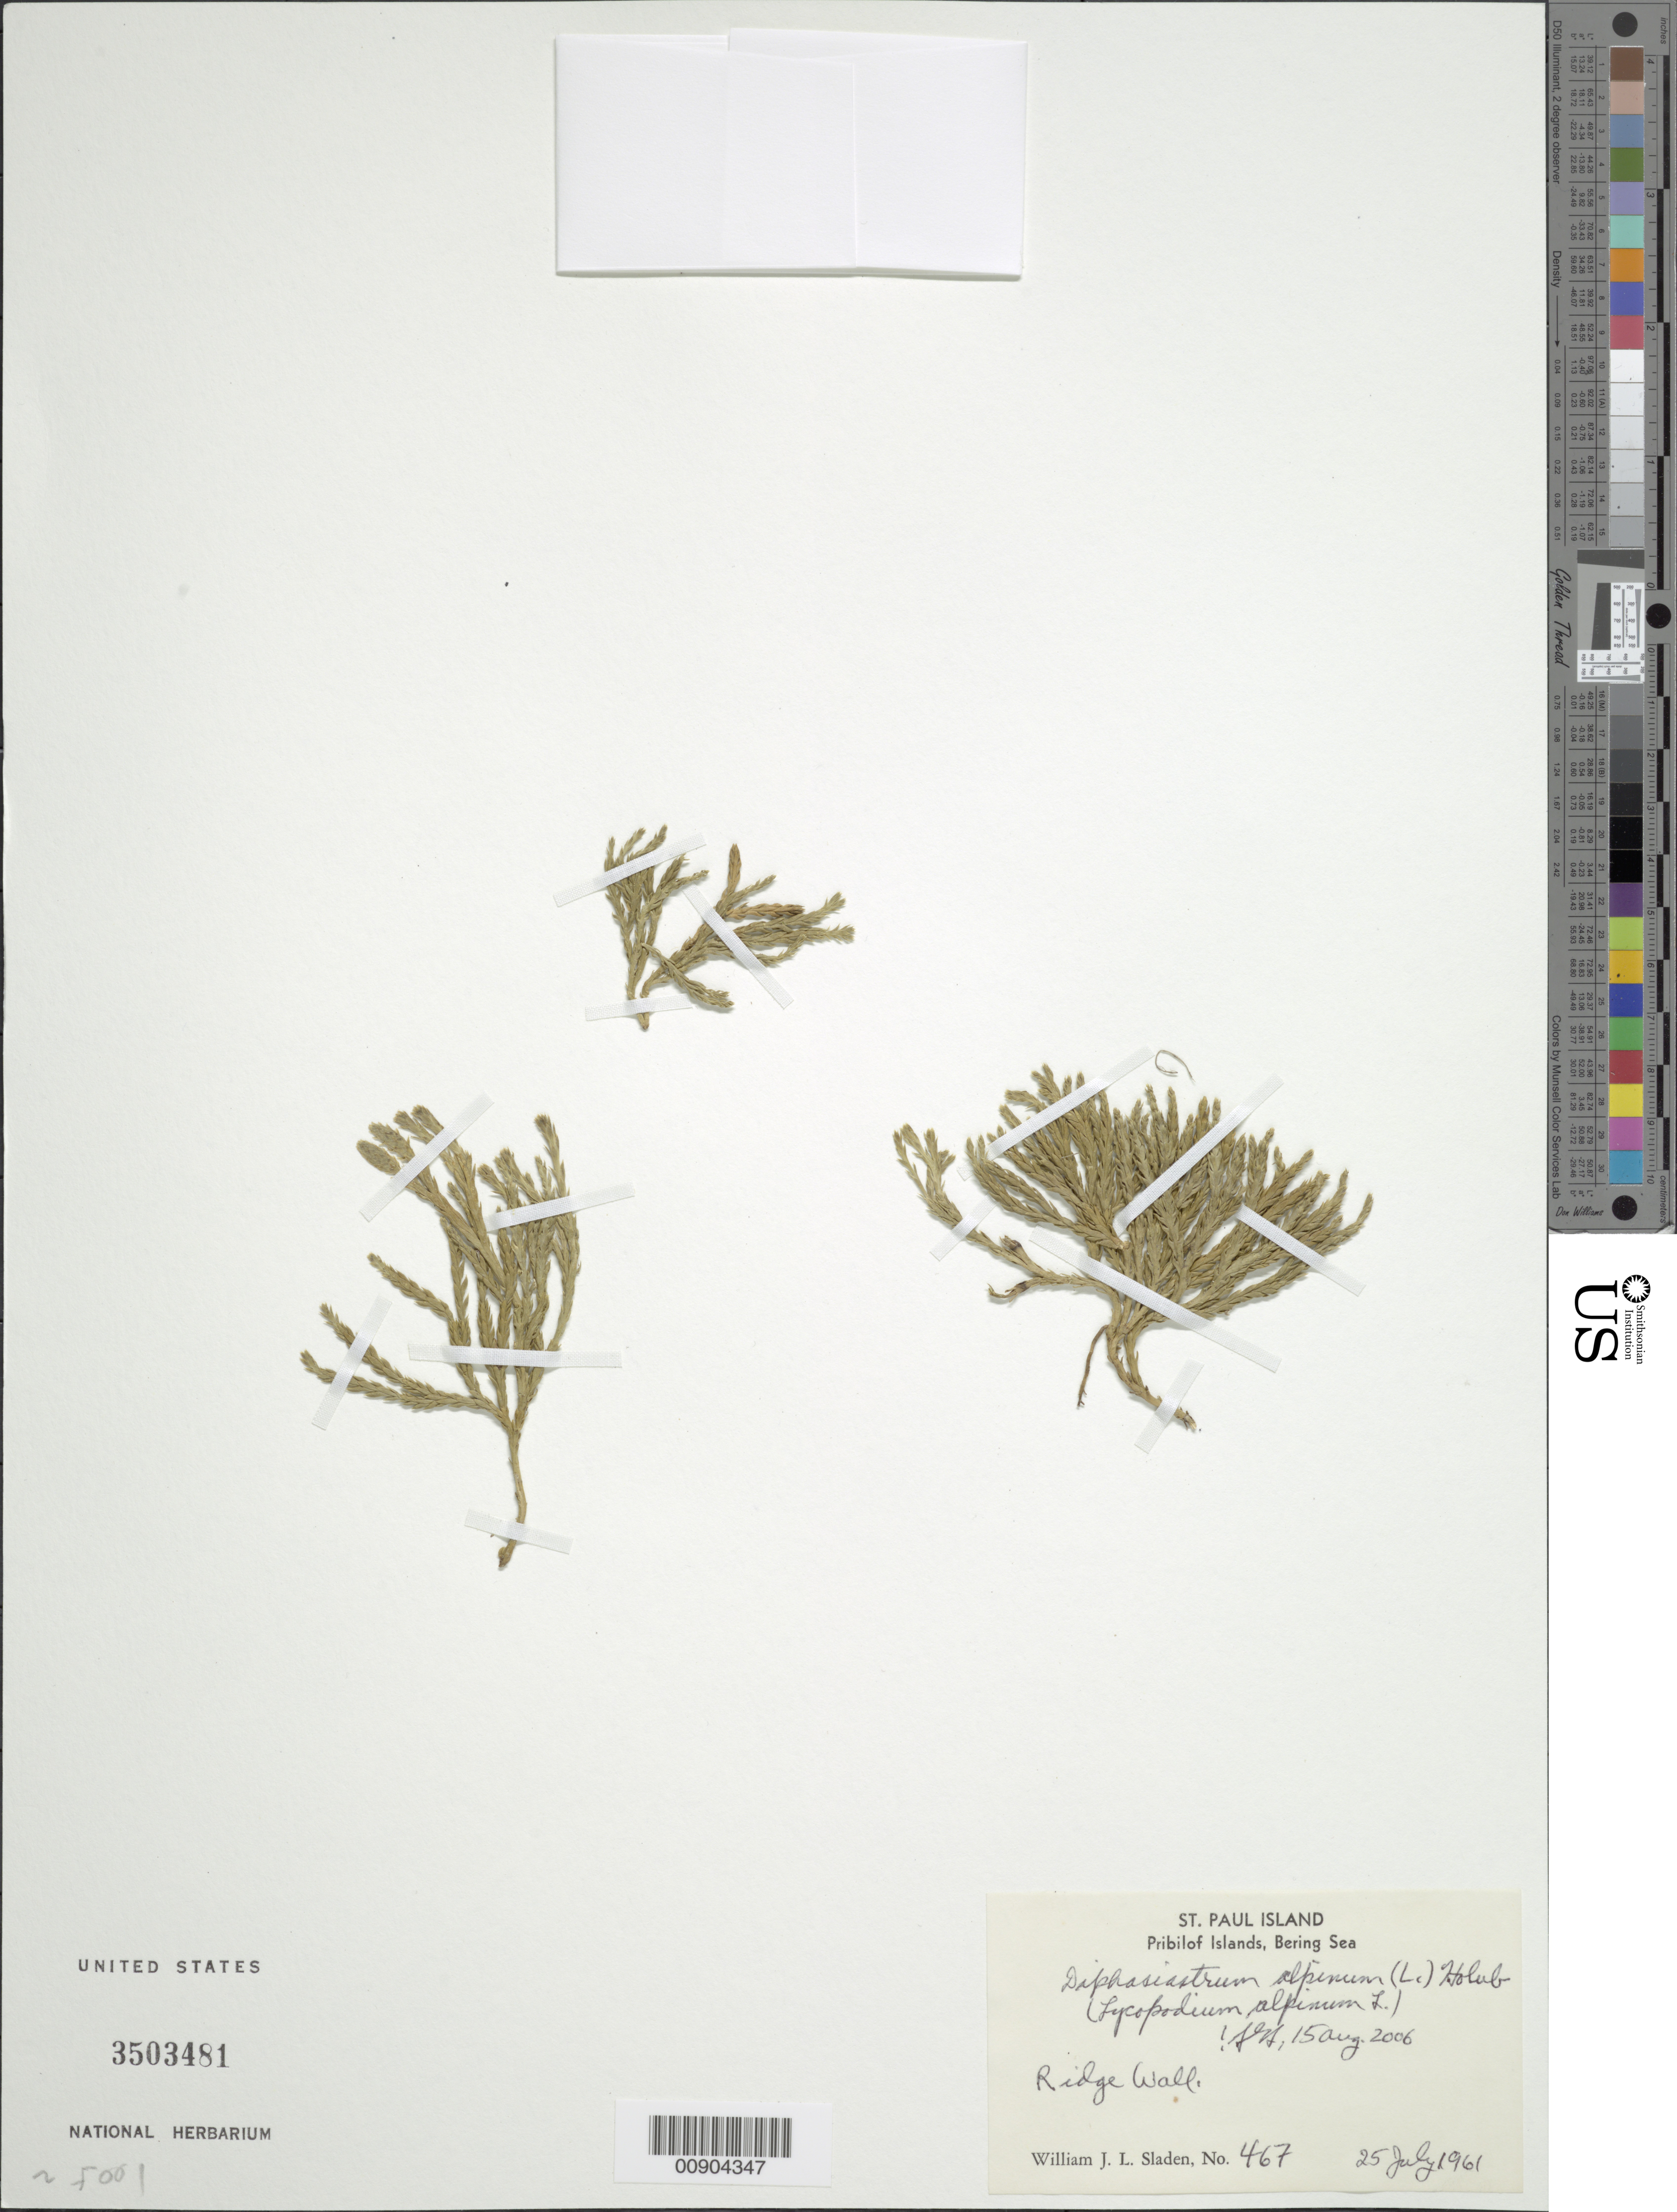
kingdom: Plantae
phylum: Tracheophyta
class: Lycopodiopsida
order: Lycopodiales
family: Lycopodiaceae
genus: Diphasiastrum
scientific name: Diphasiastrum alpinum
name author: (L.) Holub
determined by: Shetler, Stanwyn G., (US), NMNH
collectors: W. Sladen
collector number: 467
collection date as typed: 25 Jul 1961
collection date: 1961-07-25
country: United States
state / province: Alaska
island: St. Paul Island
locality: Ridge Wall., Bering Sea, Pribilof Islands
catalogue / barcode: US 3503481